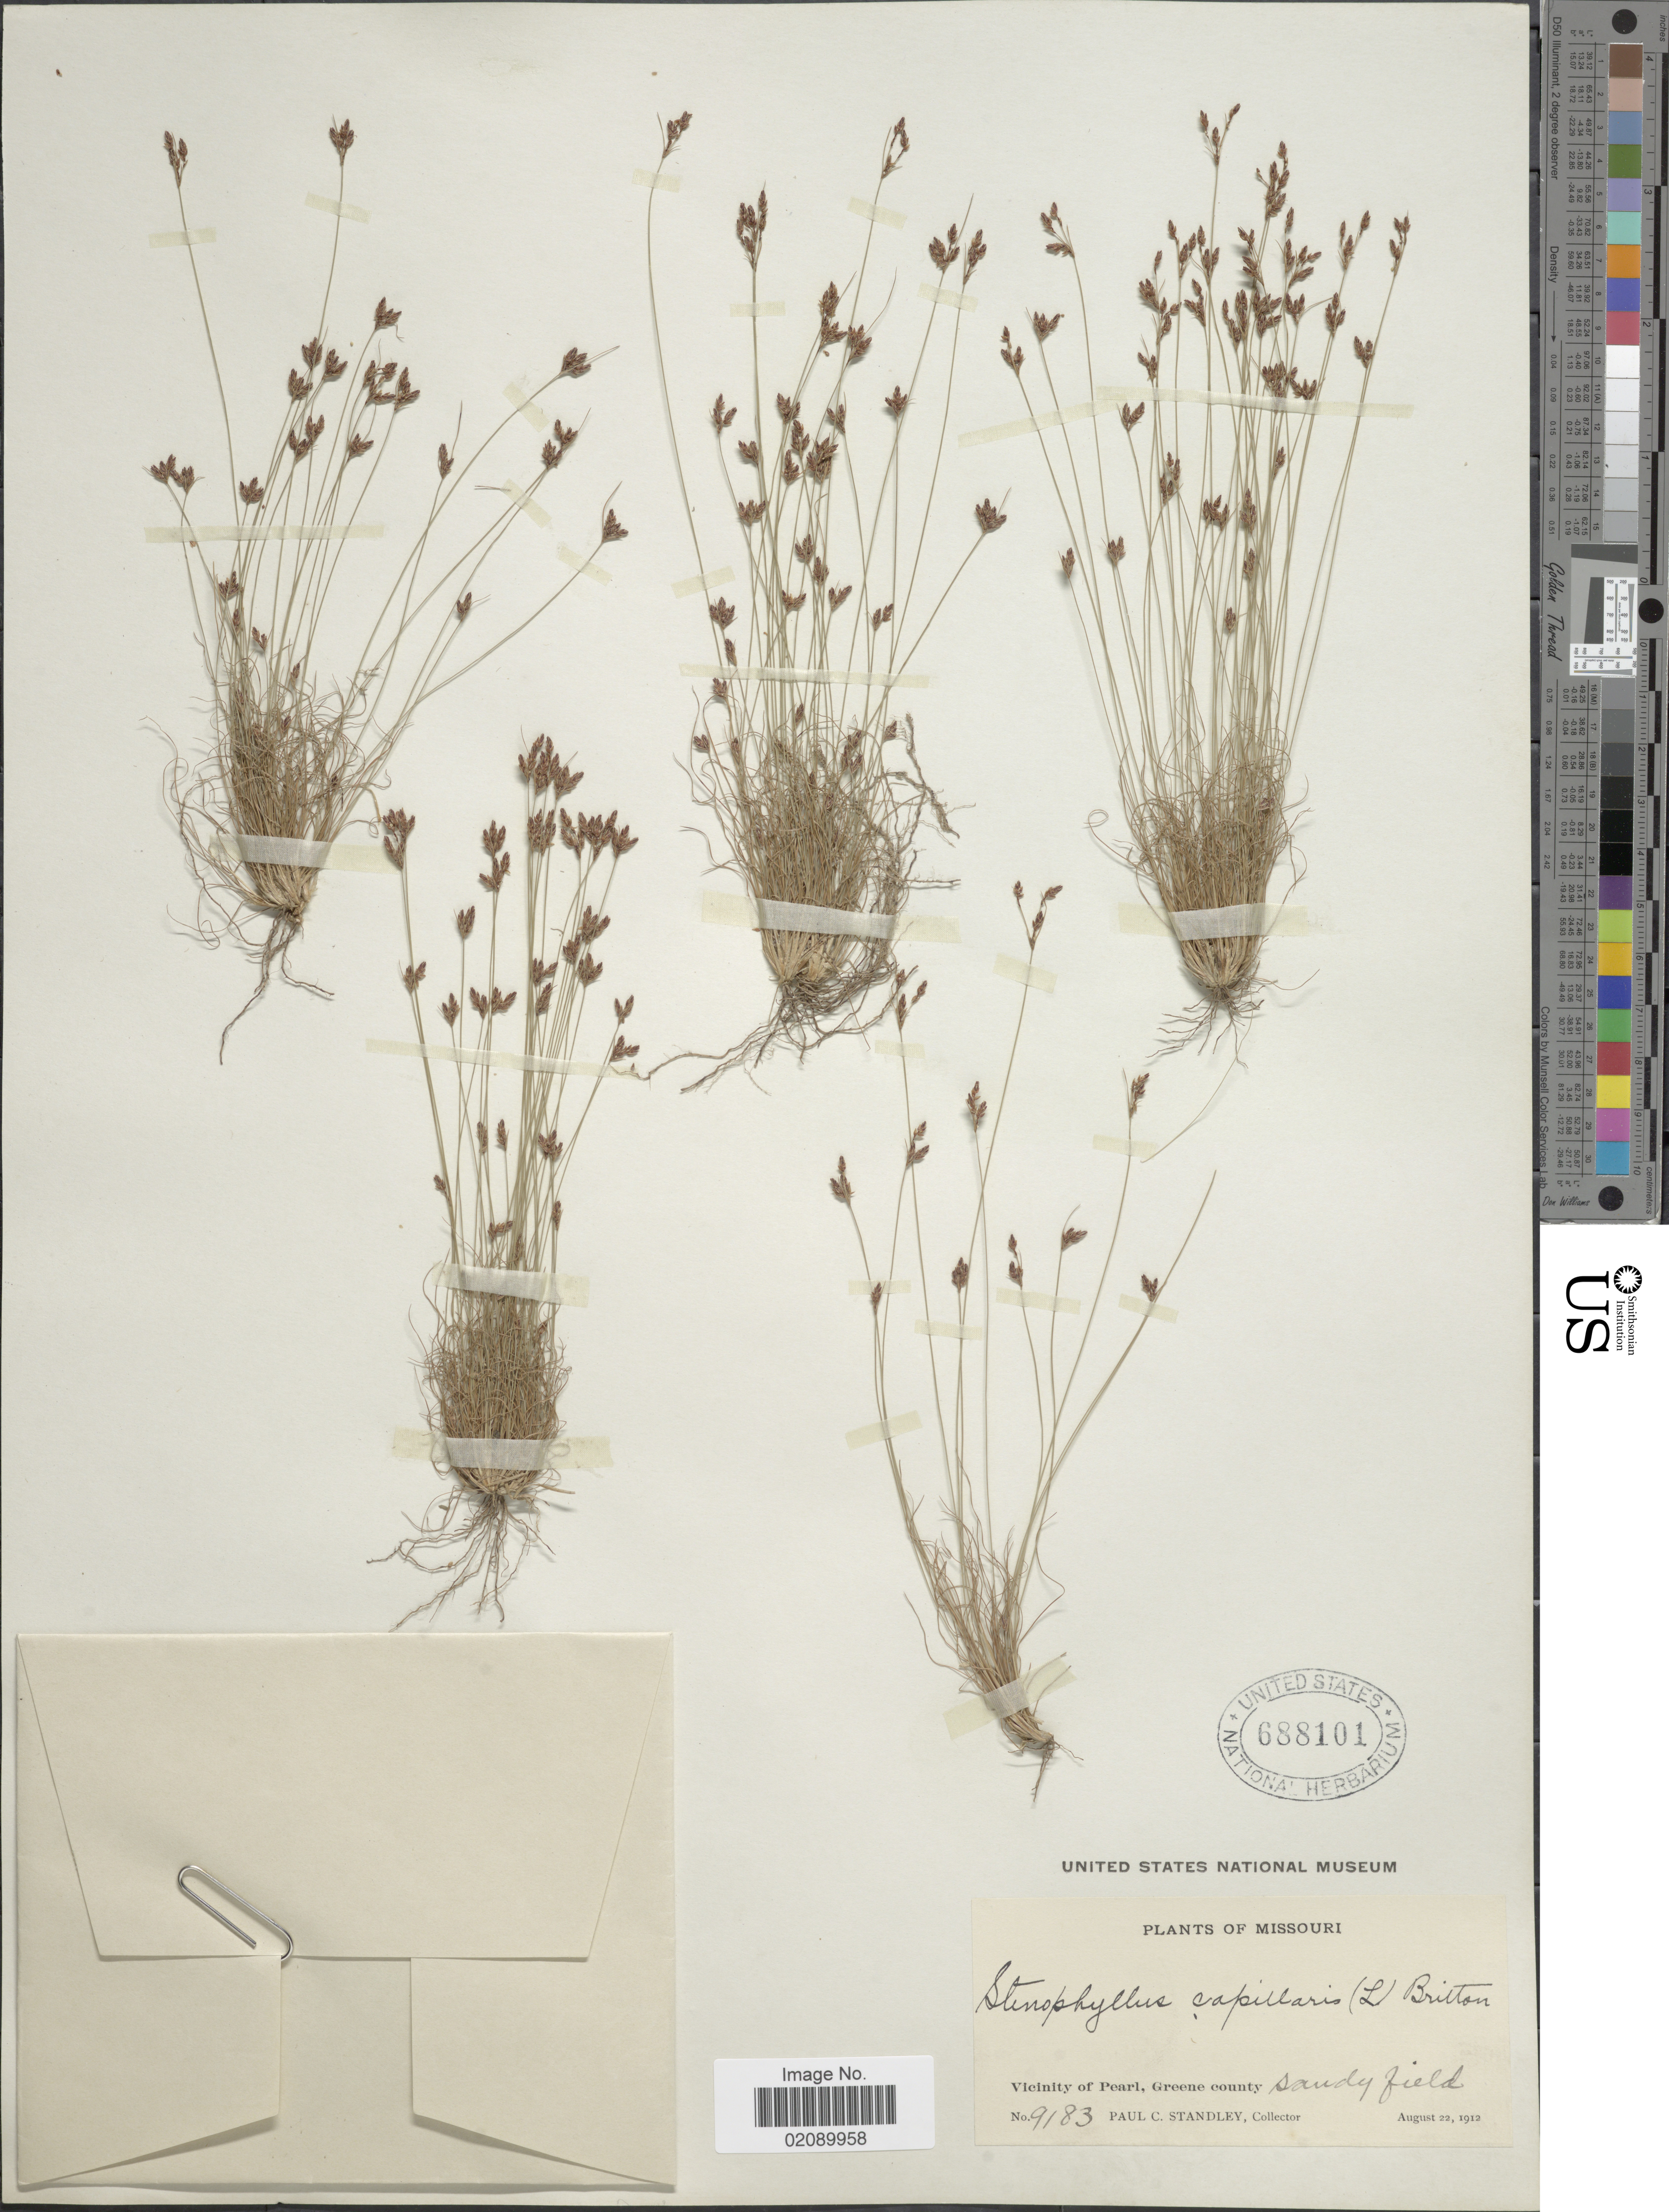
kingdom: Plantae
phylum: Tracheophyta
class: Liliopsida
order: Poales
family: Cyperaceae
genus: Bulbostylis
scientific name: Bulbostylis capillaris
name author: (L.) Kunth ex C.B. Clarke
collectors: P. C. Standley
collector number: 9183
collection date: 1912-08-22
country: United States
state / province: Missouri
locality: Vicinity of Pearl, Greene county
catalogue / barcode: US 688101